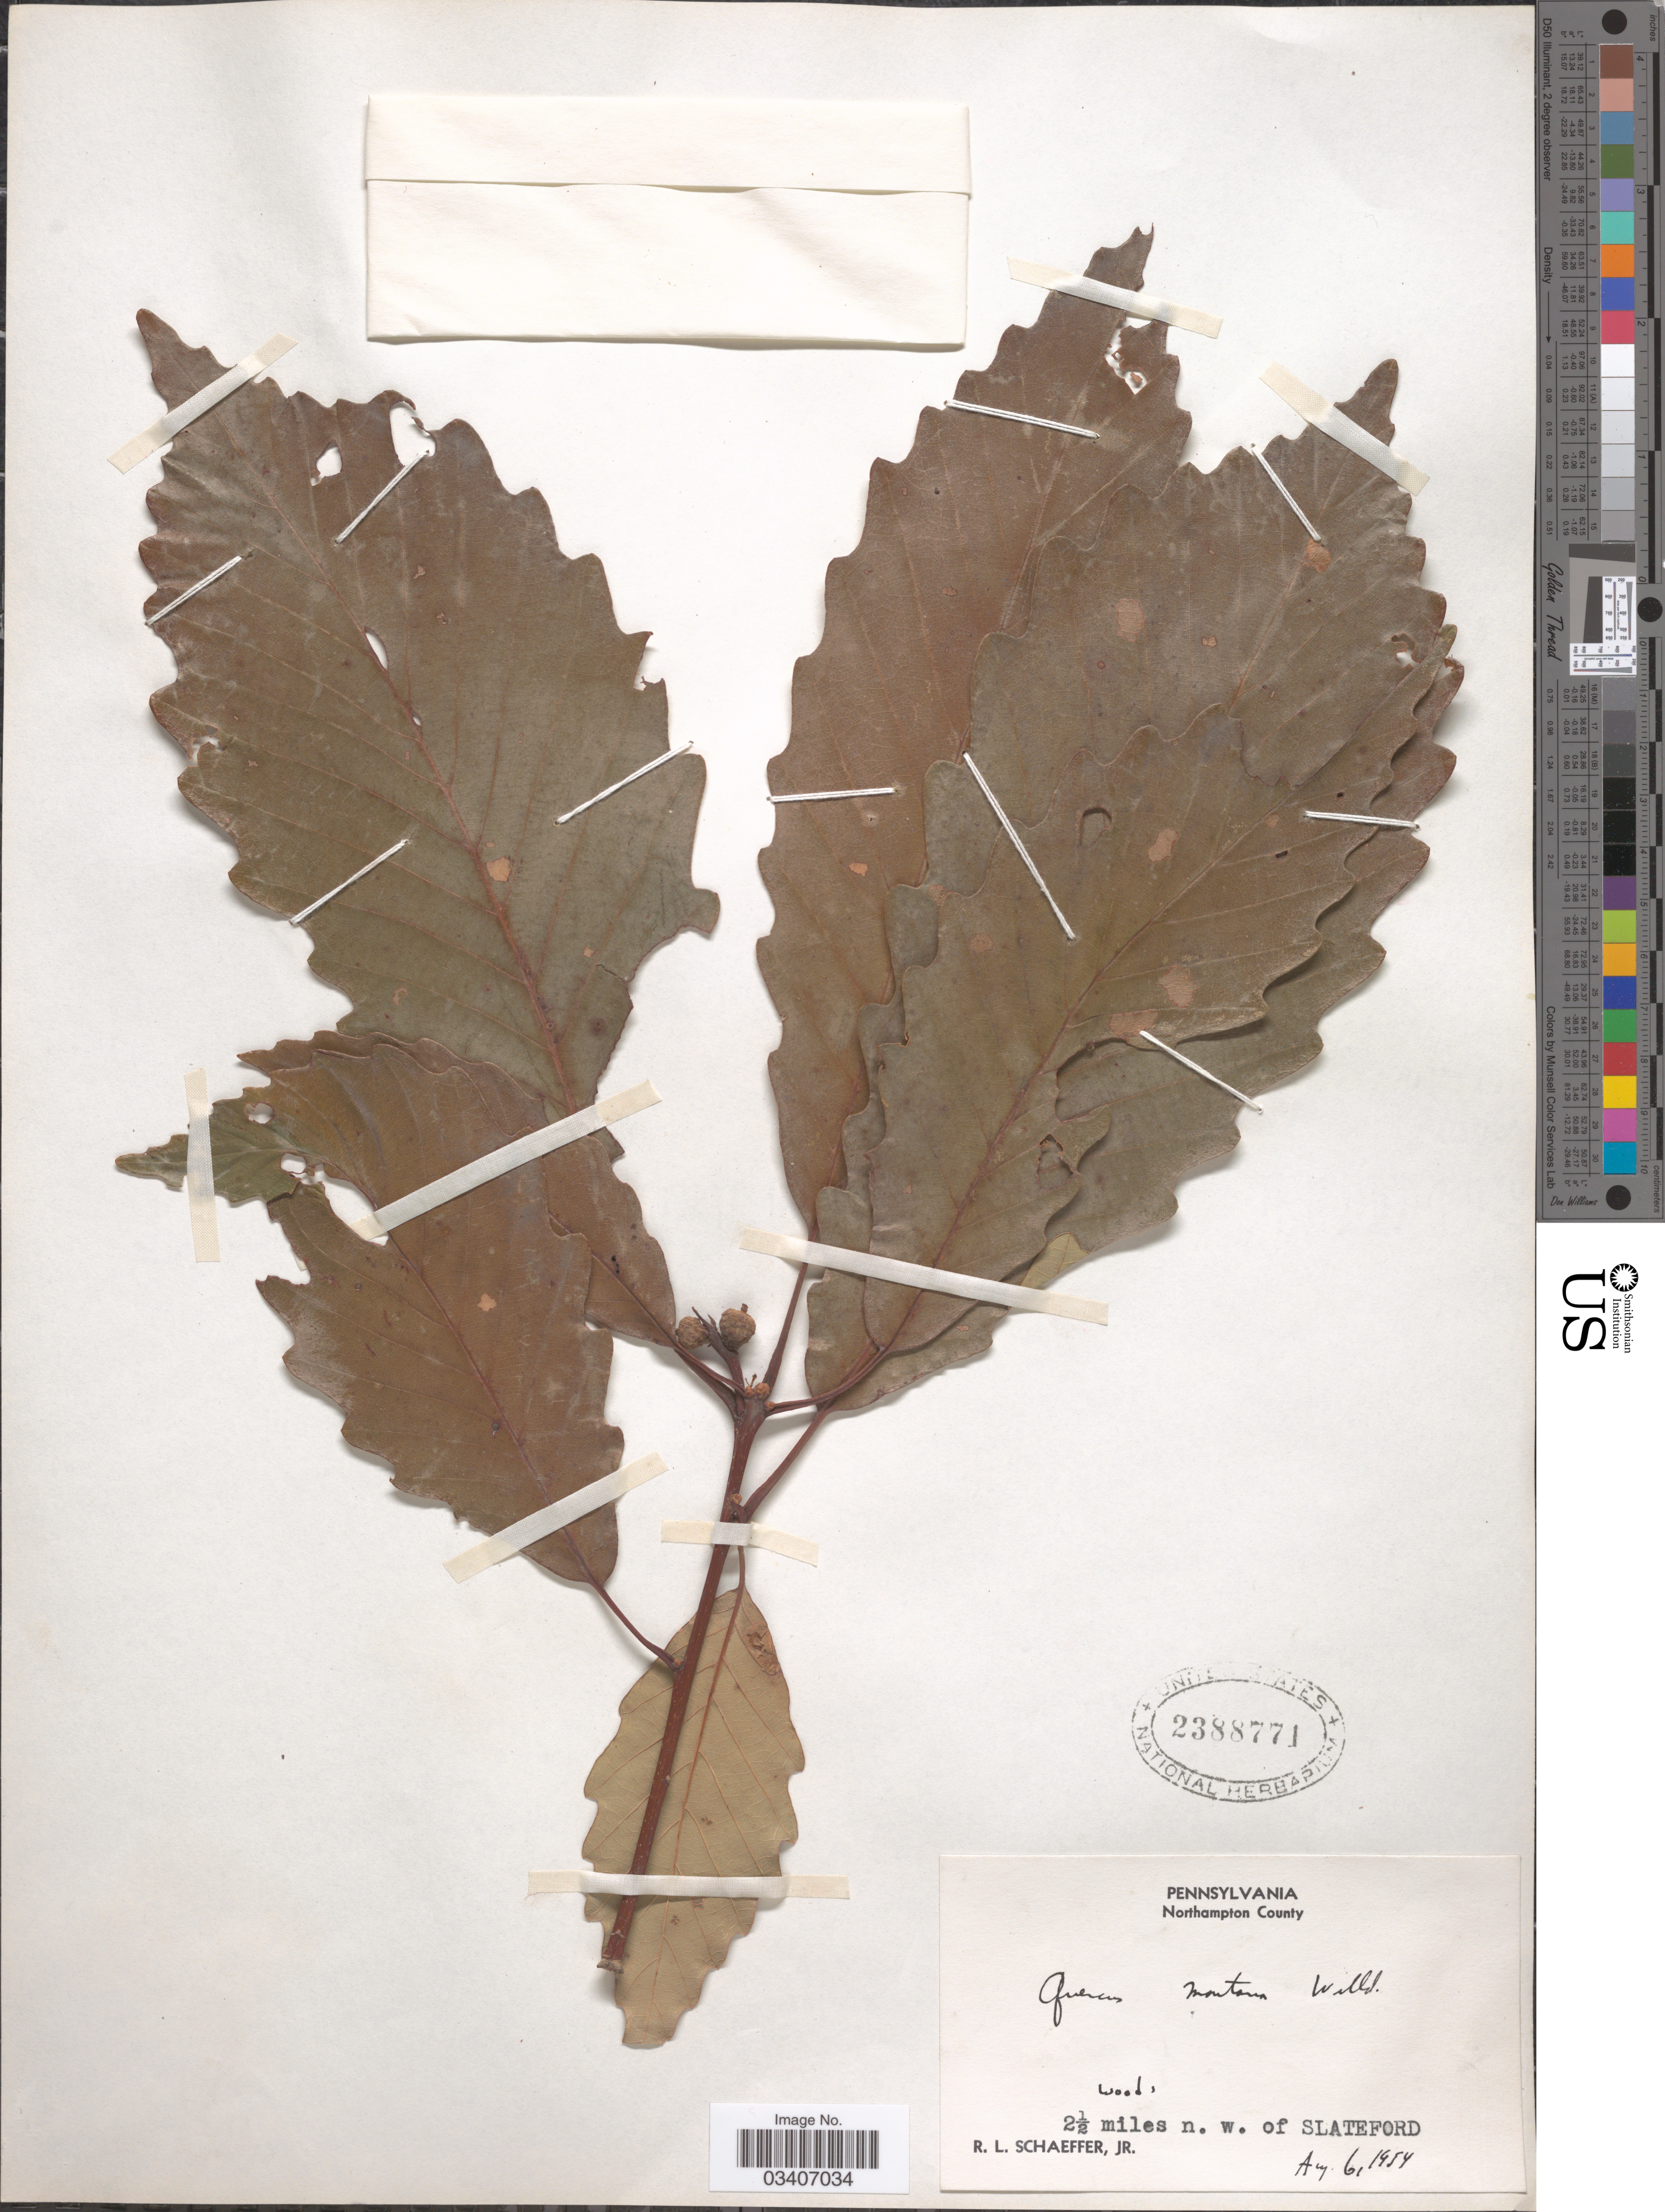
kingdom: Plantae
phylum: Tracheophyta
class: Magnoliopsida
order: Fagales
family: Fagaceae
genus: Quercus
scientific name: Quercus montana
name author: Willd.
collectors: R. L. Schaeffer Jr.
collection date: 1954-08-06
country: United States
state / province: Pennsylvania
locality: Narthampton County. 2½ miles n. w. of Slateford.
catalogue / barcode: US 2388771